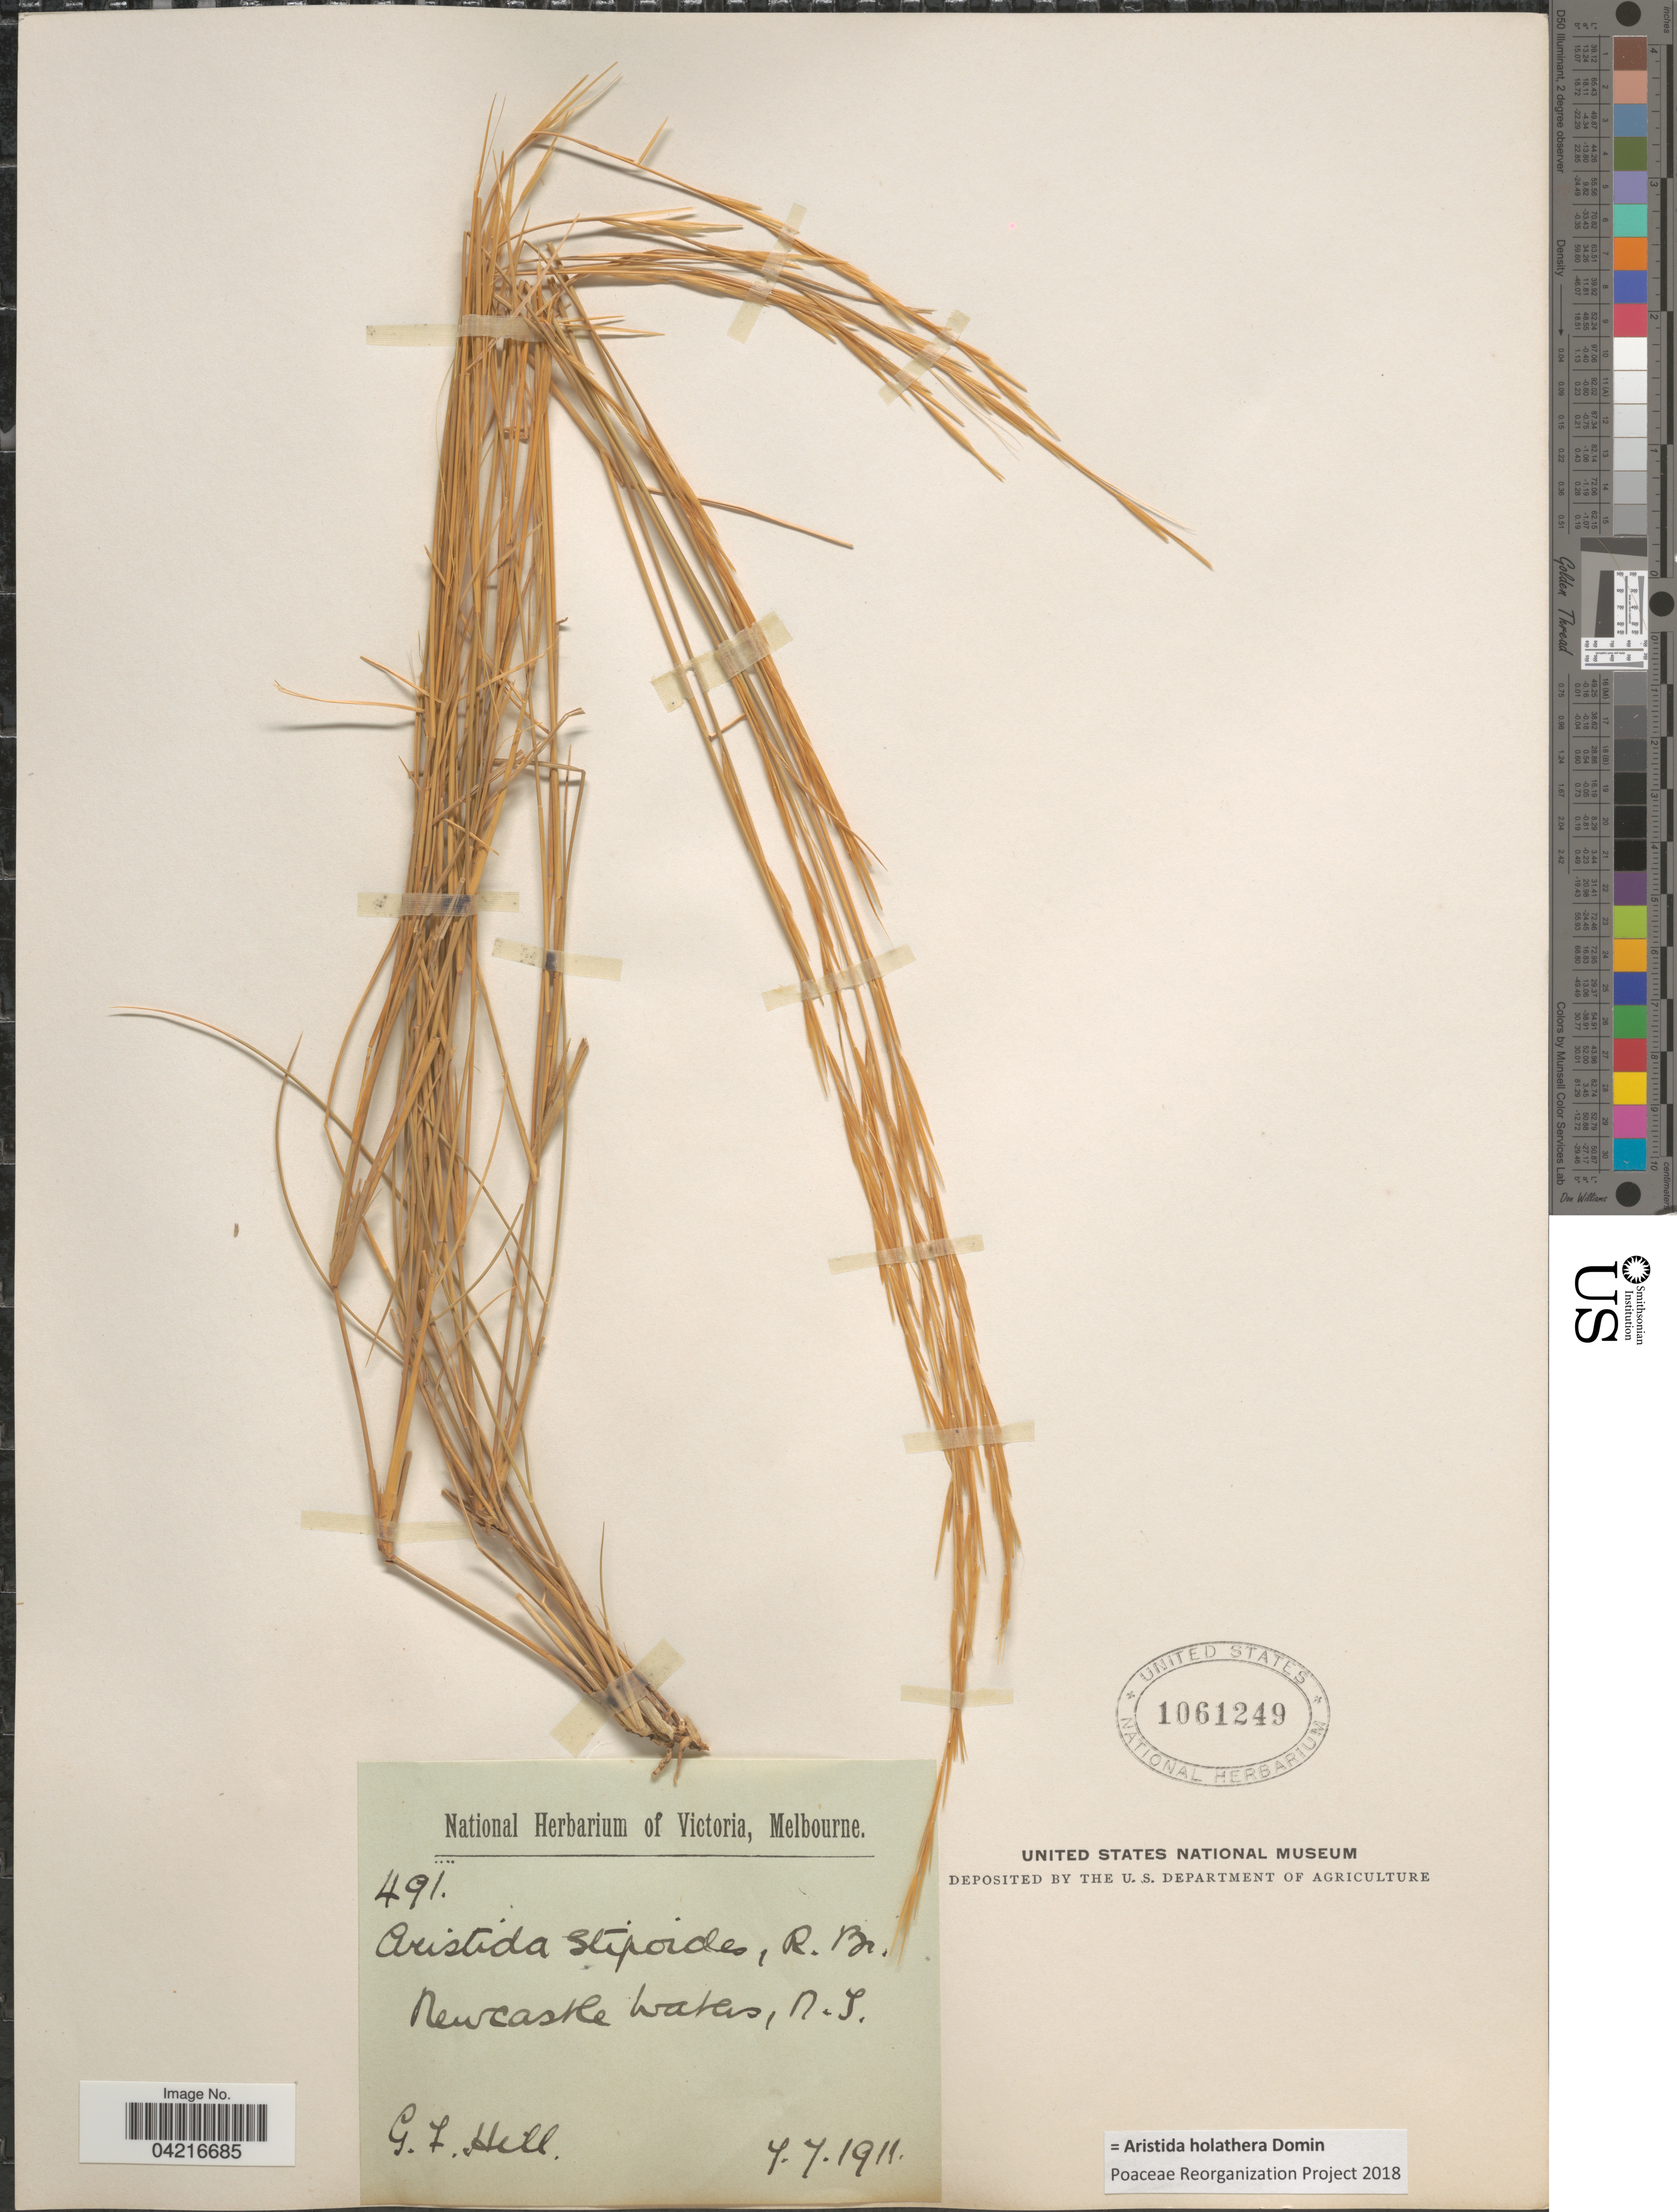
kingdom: Plantae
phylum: Tracheophyta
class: Liliopsida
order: Poales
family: Poaceae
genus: Aristida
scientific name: Aristida holathera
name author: Domin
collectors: G. Hill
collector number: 491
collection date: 1911-07-04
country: Australia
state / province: Northern Territory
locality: Newcastle Waters, N.T.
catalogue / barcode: US 1061249